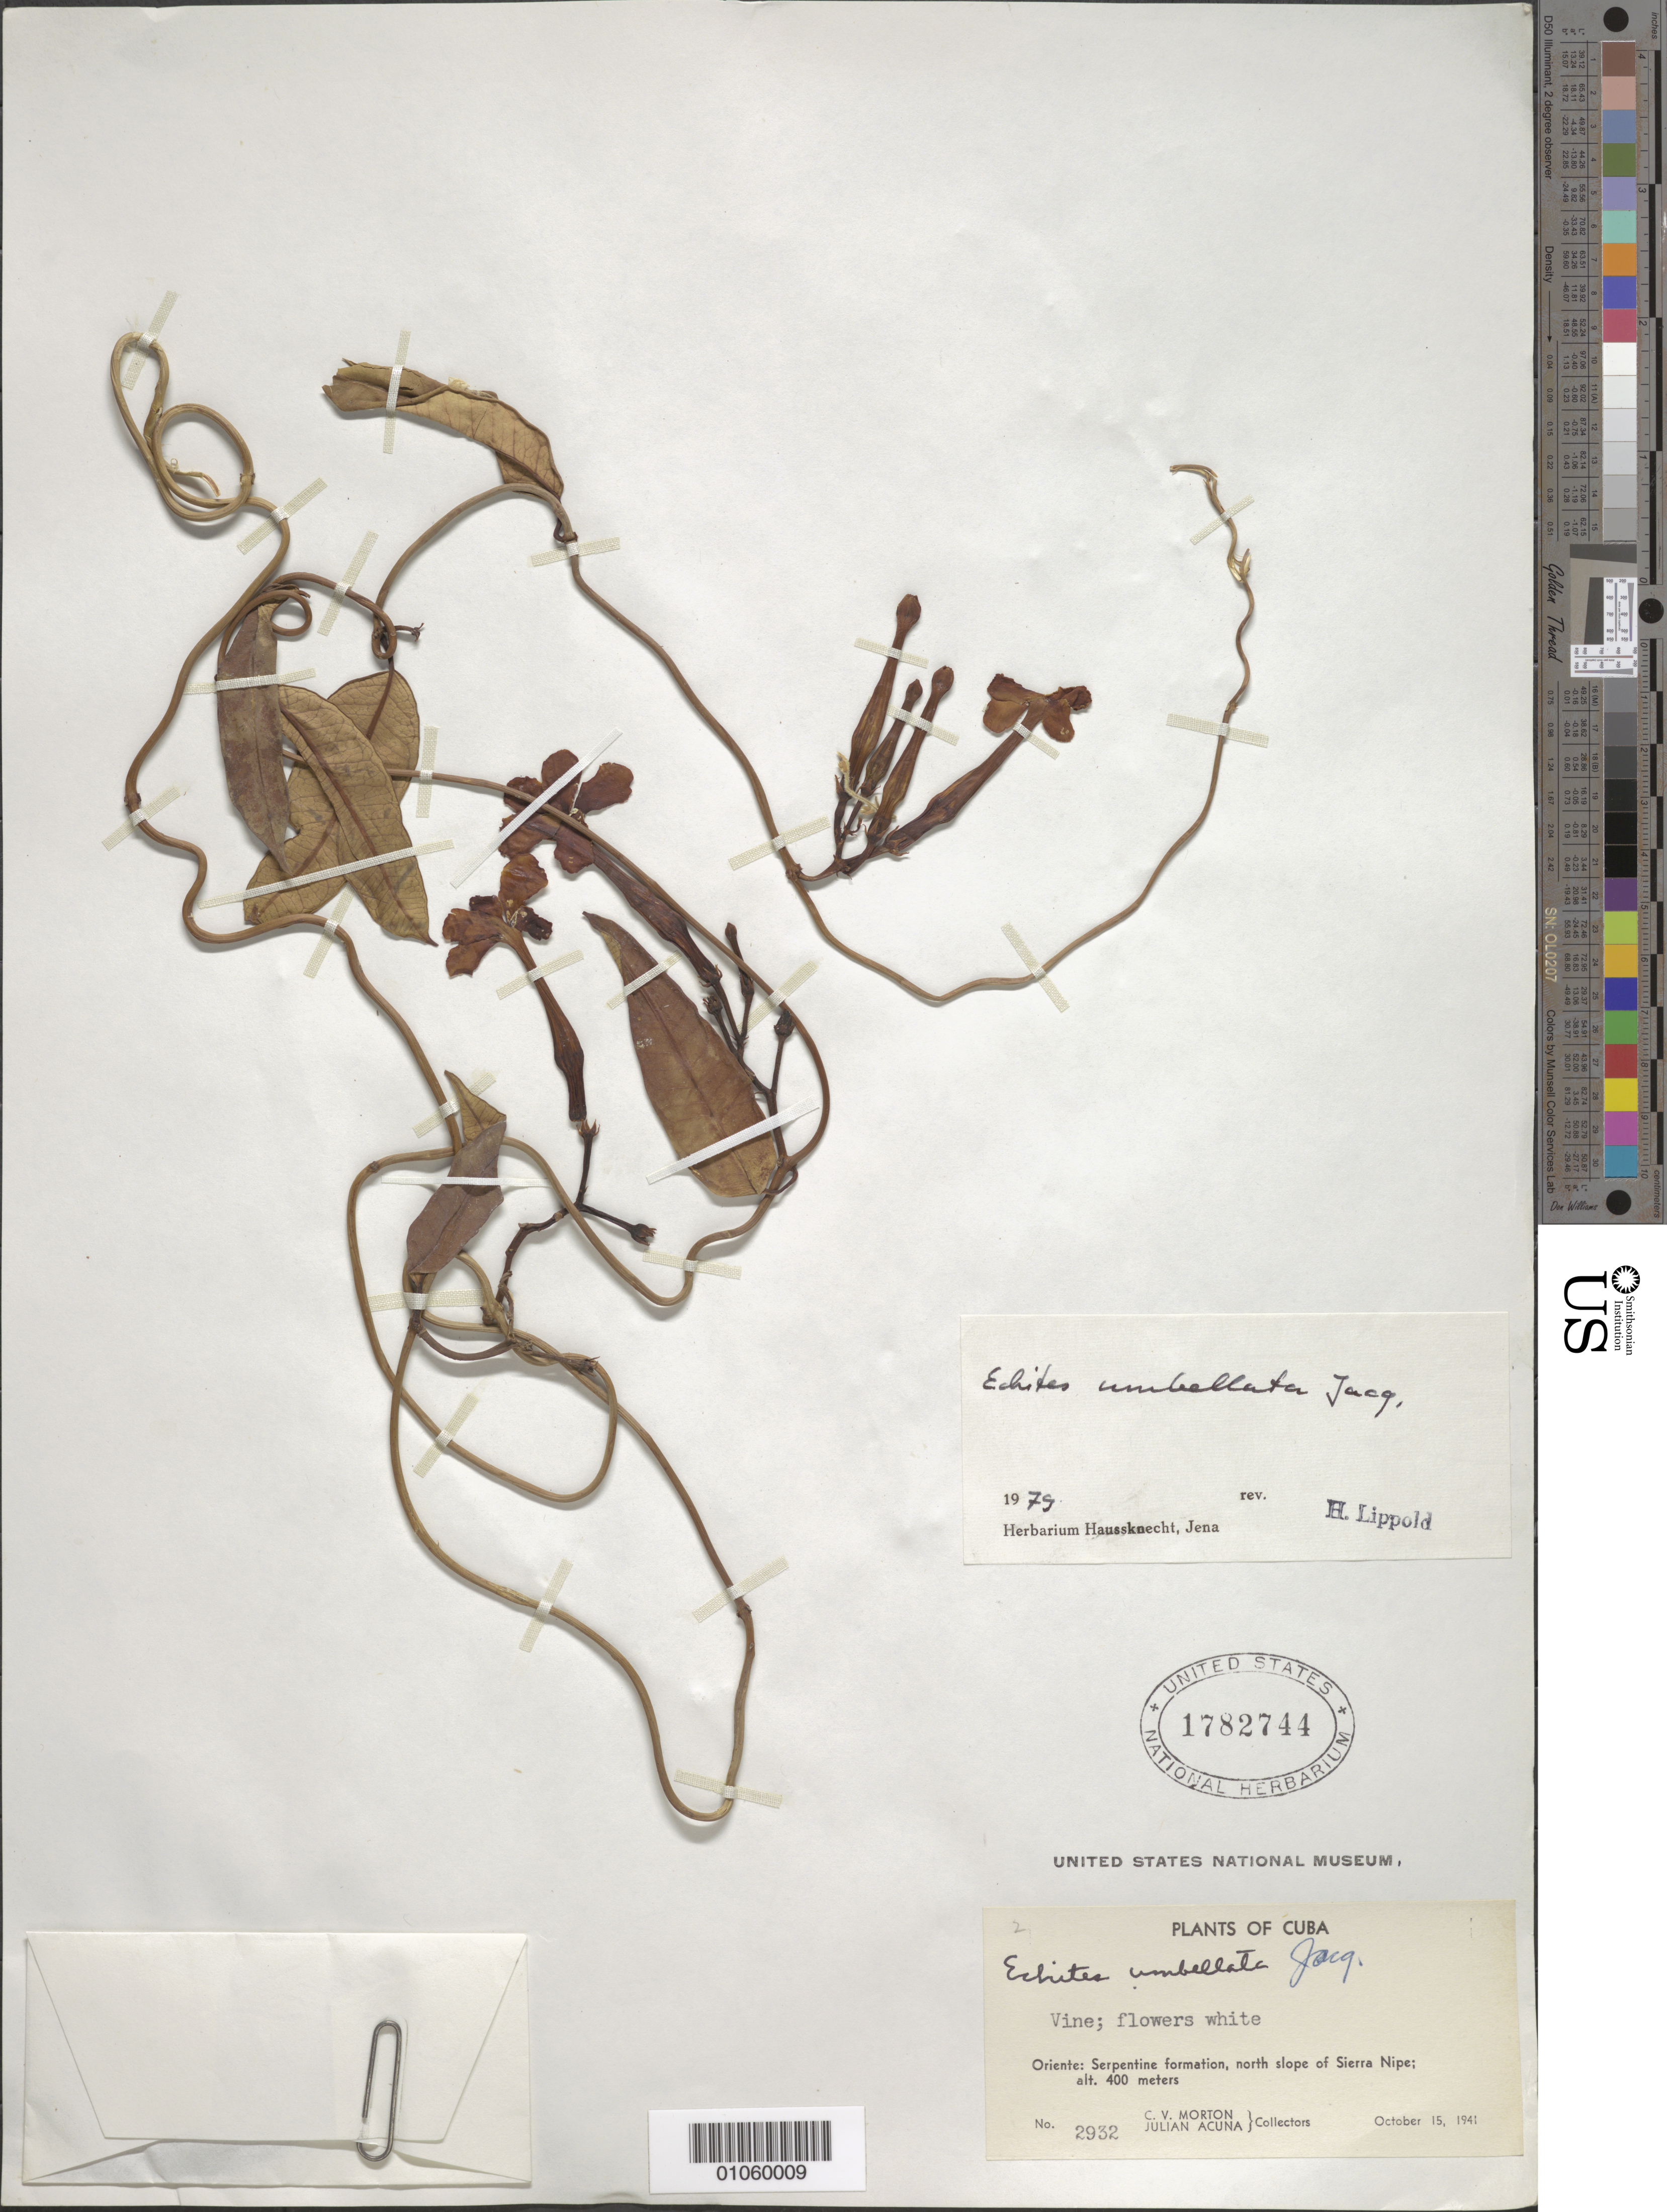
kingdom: Plantae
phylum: Tracheophyta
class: Magnoliopsida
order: Gentianales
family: Apocynaceae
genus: Echites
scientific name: Echites umbellatus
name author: Jacq.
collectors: C. V. Morton & J. Acuña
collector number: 2932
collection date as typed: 15 Oct 1941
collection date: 1941-10-15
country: Cuba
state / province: Holguín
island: Cuba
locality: North slope of Sierra Nipe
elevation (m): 400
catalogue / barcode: US 1782744